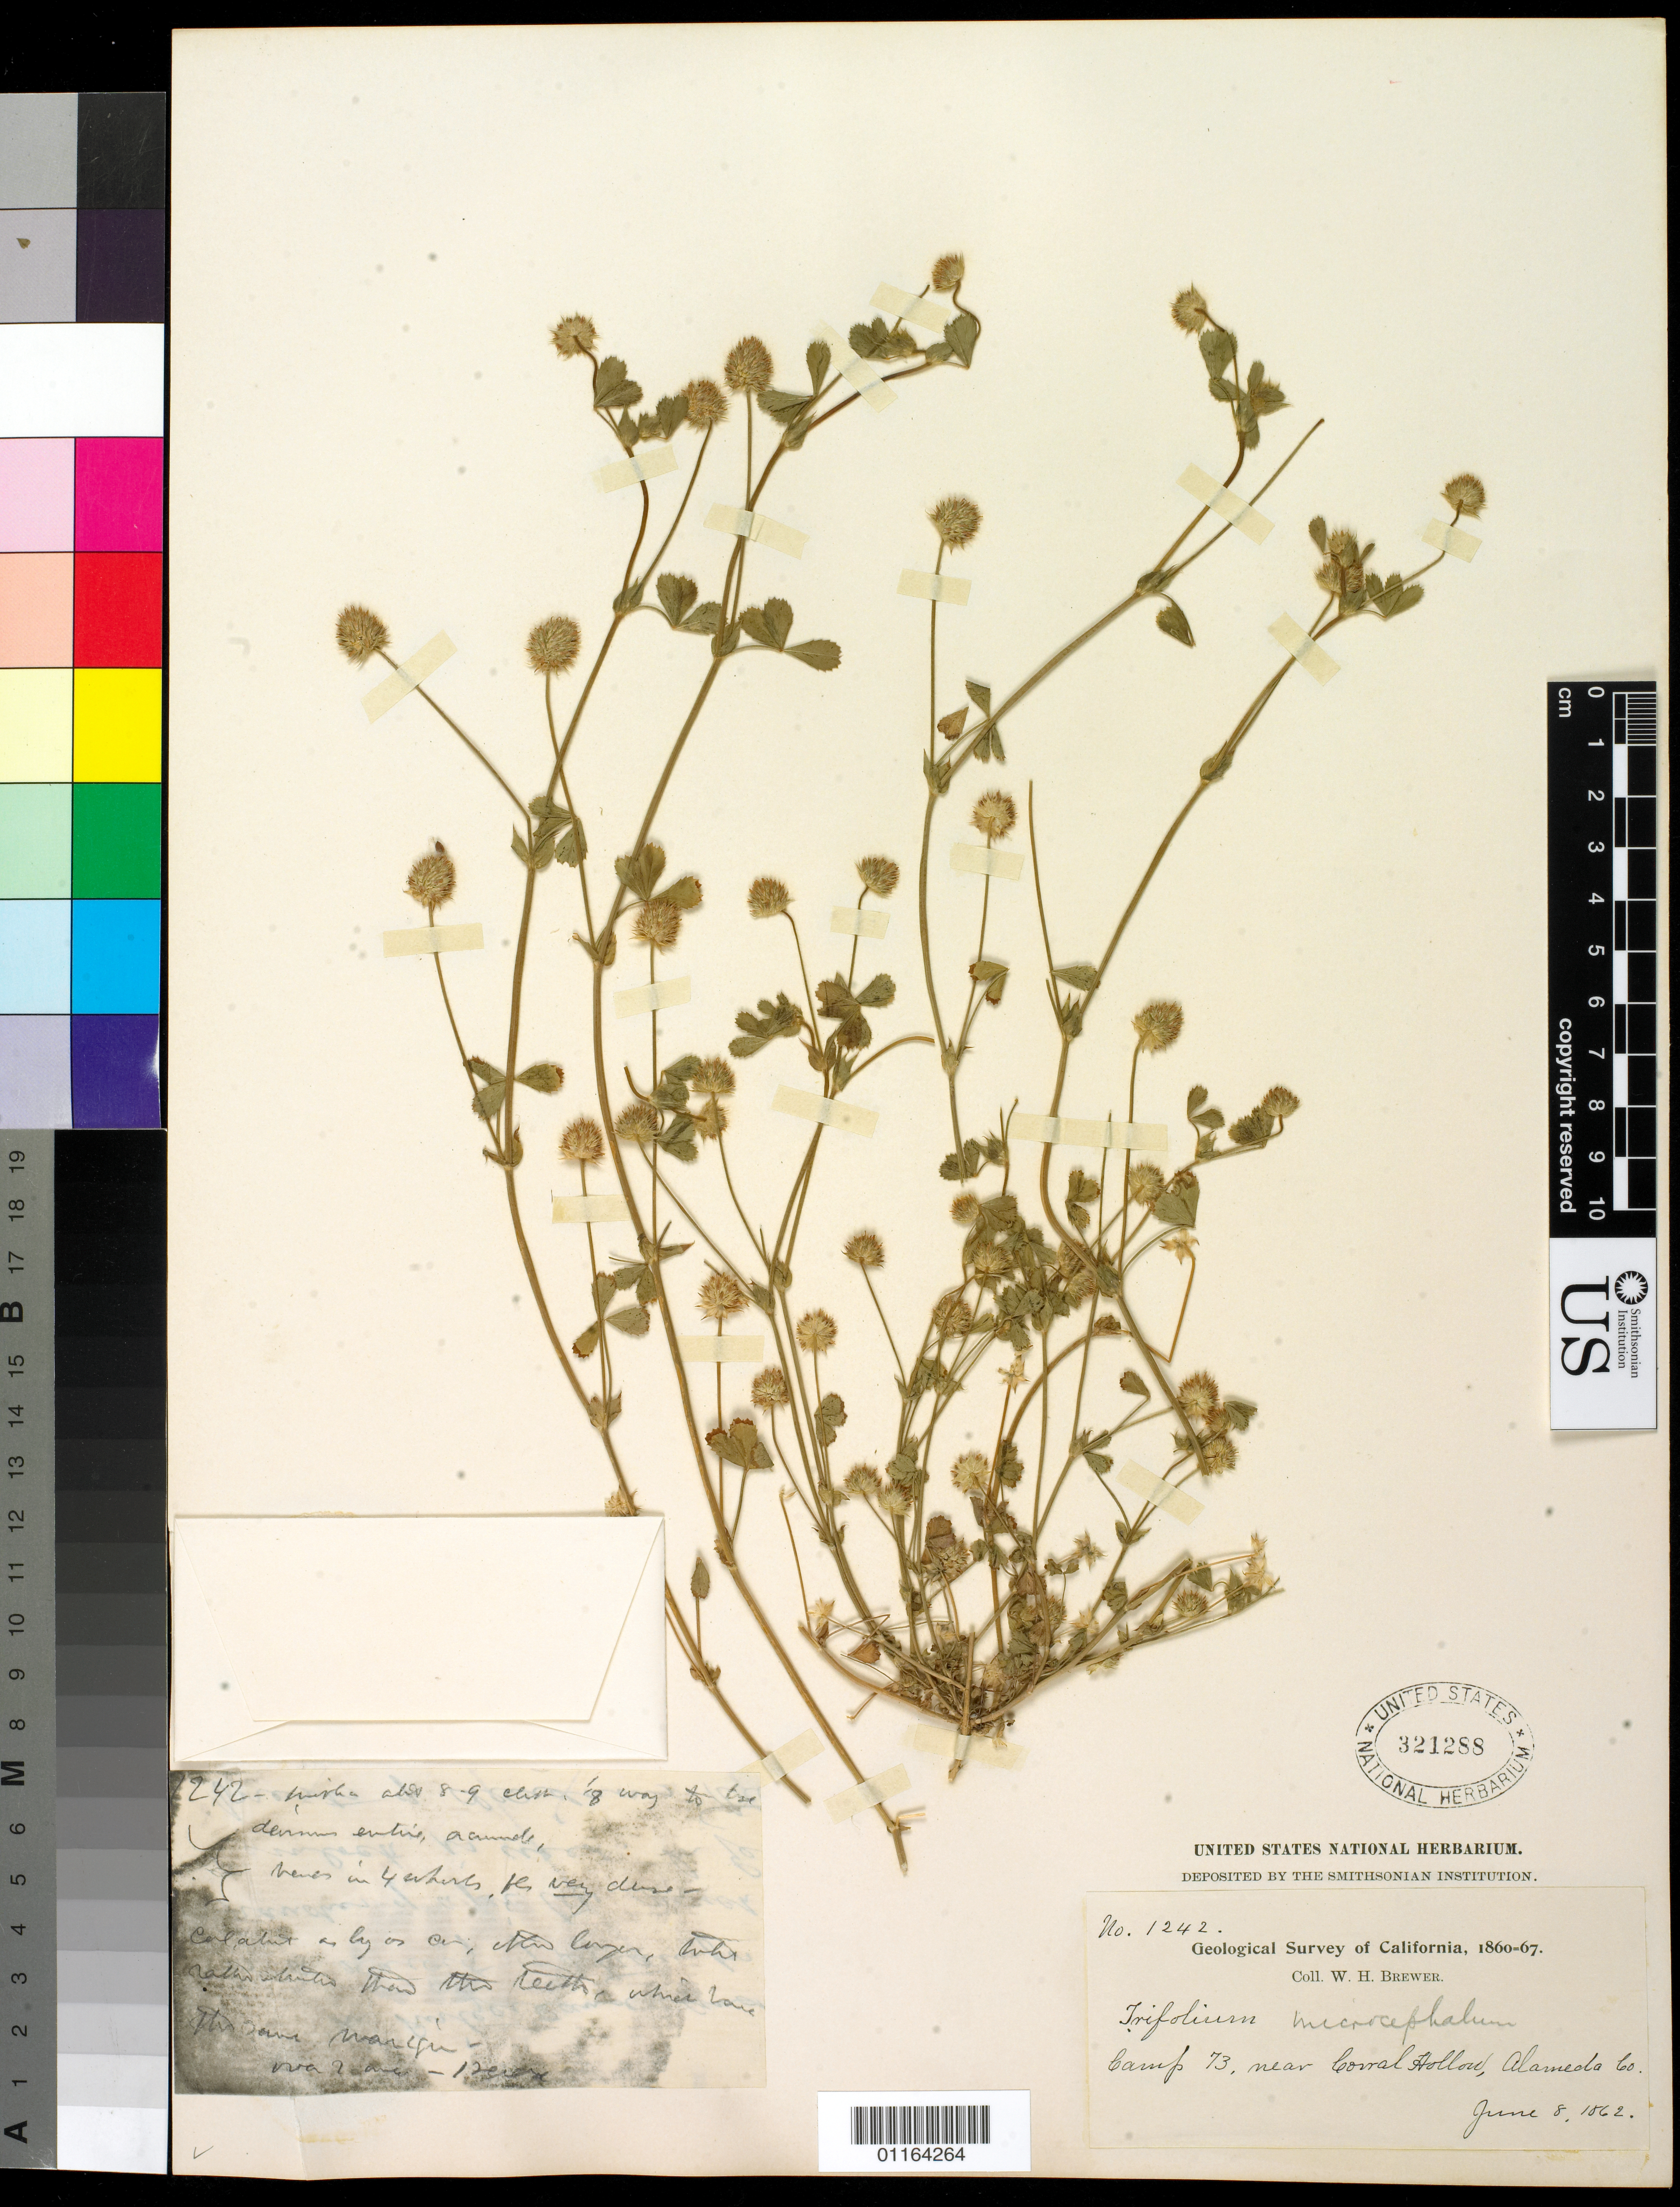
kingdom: Plantae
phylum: Tracheophyta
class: Magnoliopsida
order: Fabales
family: Fabaceae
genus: Trifolium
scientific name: Trifolium microcephalum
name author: Pursh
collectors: W. H. Brewer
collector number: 1242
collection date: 1862-06-08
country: United States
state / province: California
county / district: Alameda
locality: Camp 73, near Corral Hollow.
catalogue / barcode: US 321288